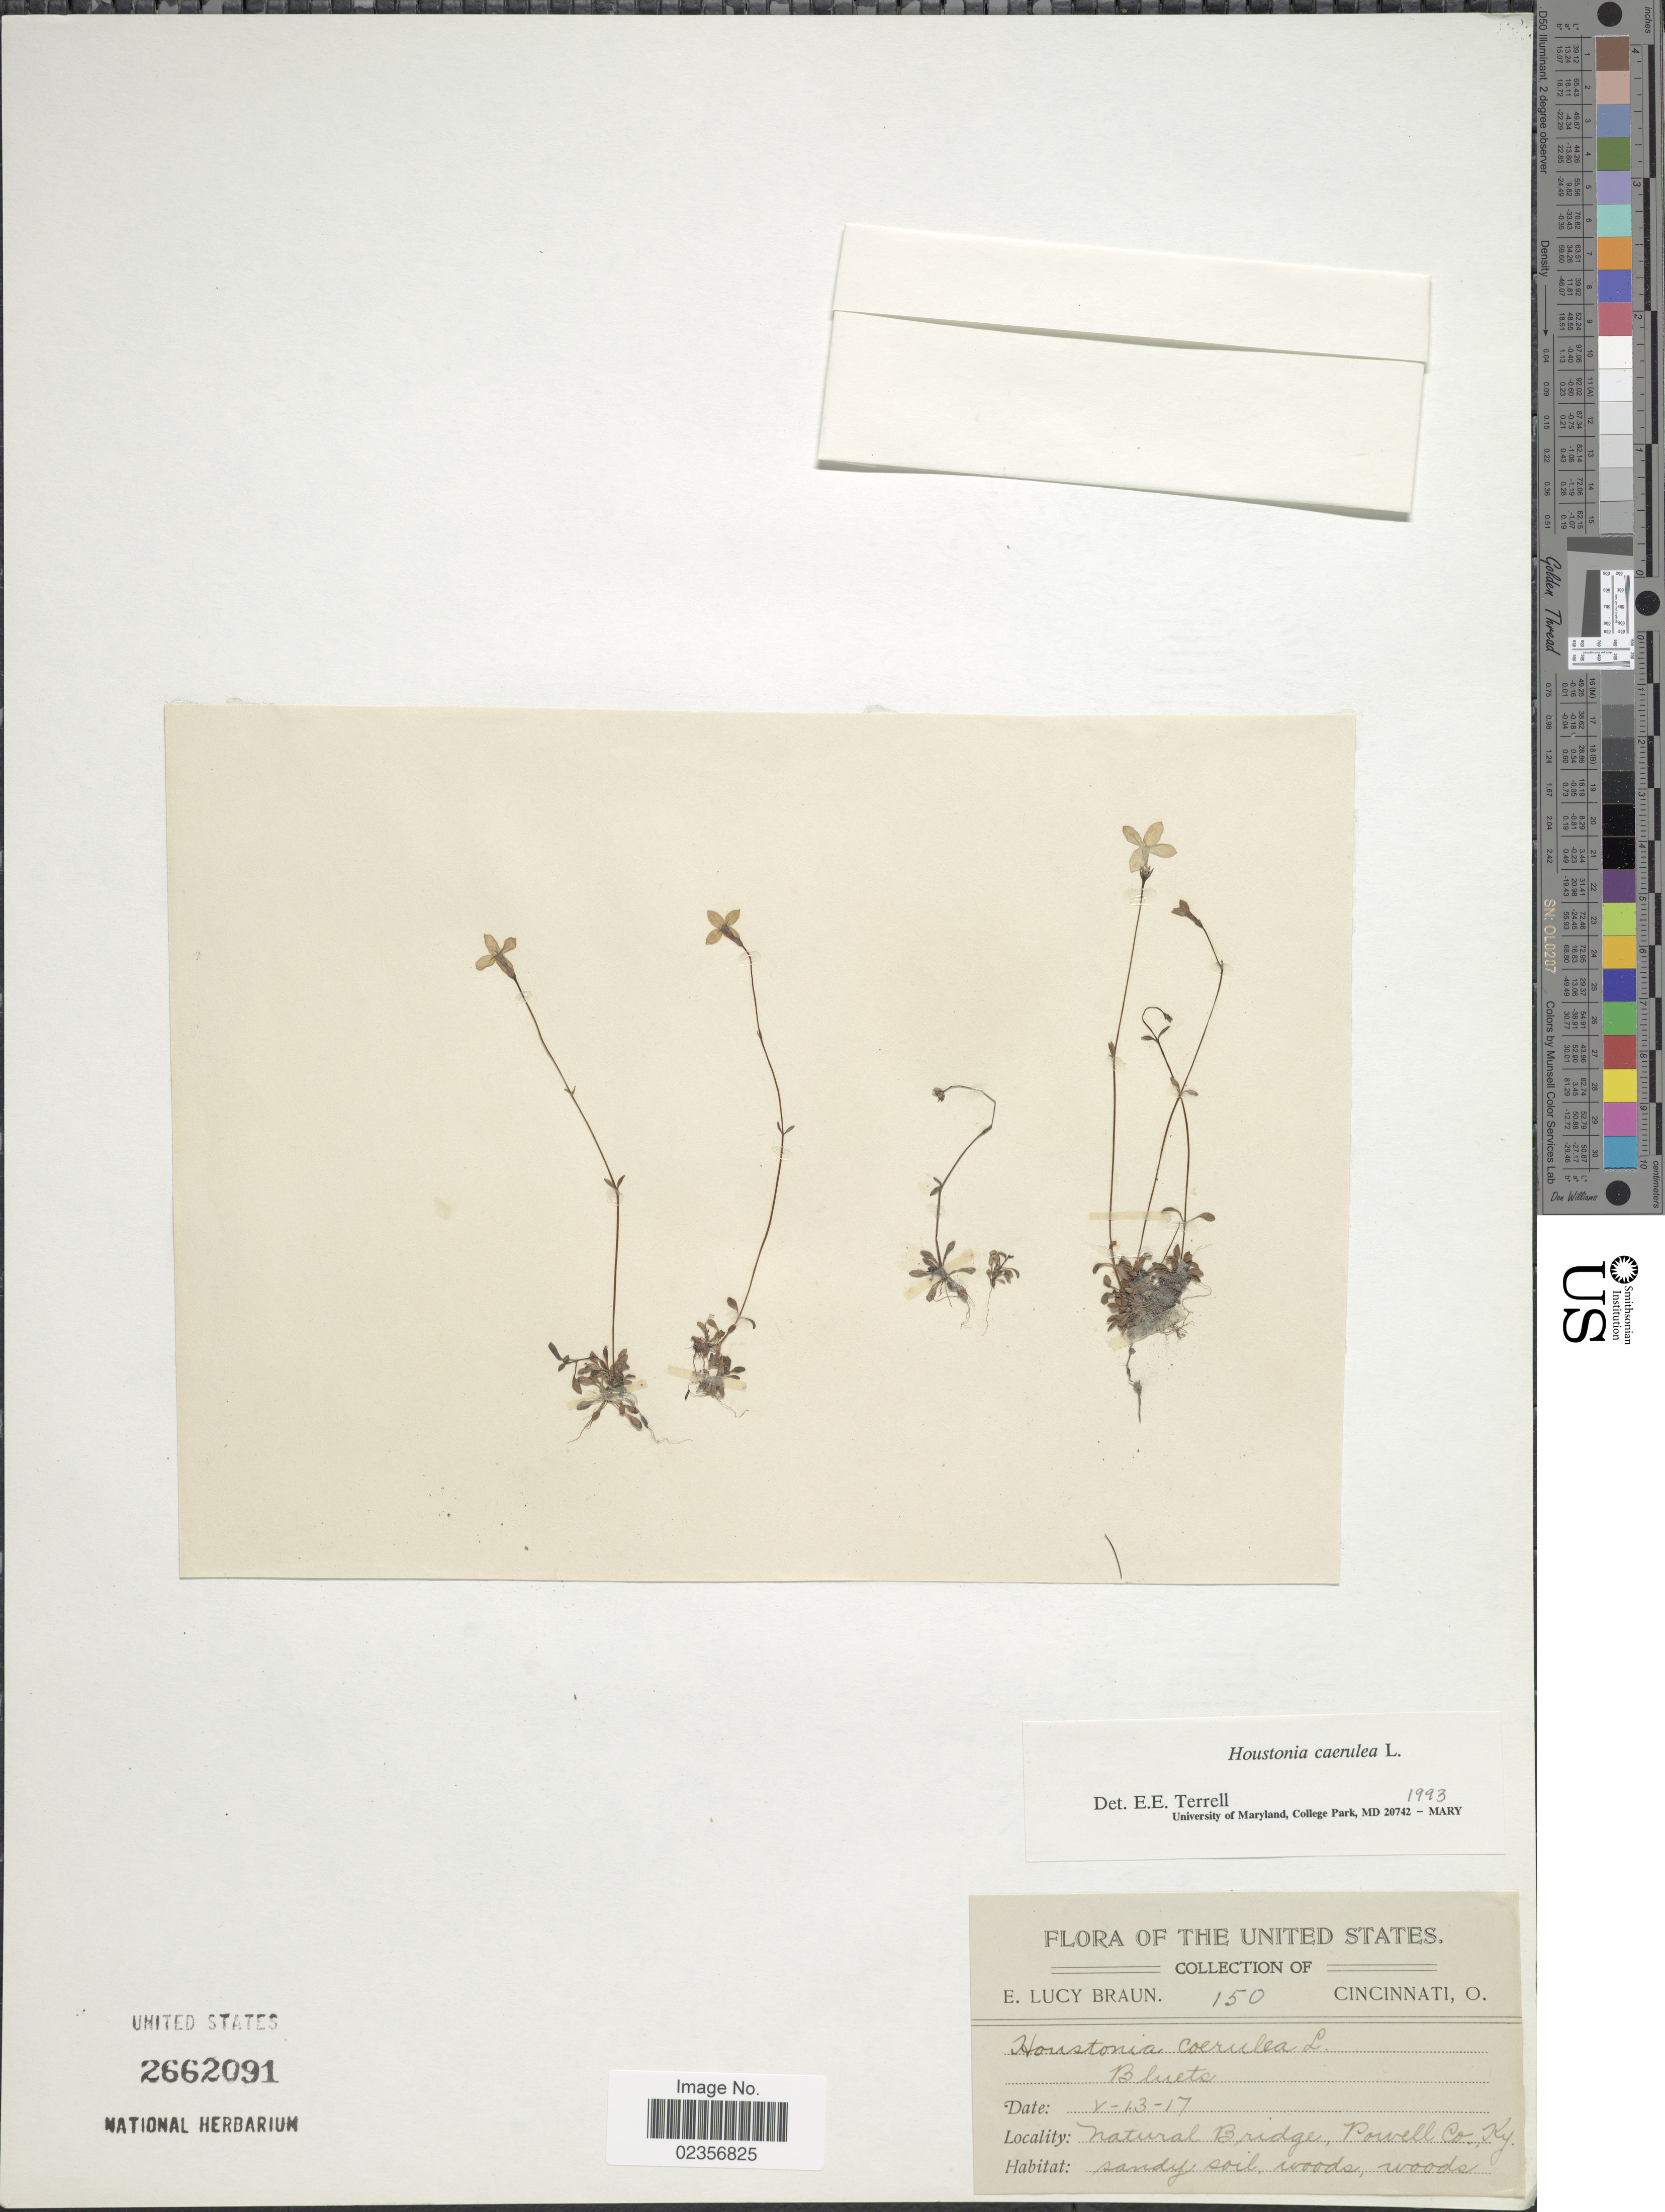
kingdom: Plantae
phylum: Tracheophyta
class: Magnoliopsida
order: Gentianales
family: Rubiaceae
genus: Houstonia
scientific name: Houstonia caerulea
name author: L.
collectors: E. L. Braun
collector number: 150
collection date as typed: Transcribed d/m/y: 13/5/17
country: United States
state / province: Kentucky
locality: Natural Bridge, Powell Co.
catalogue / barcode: US 2662091